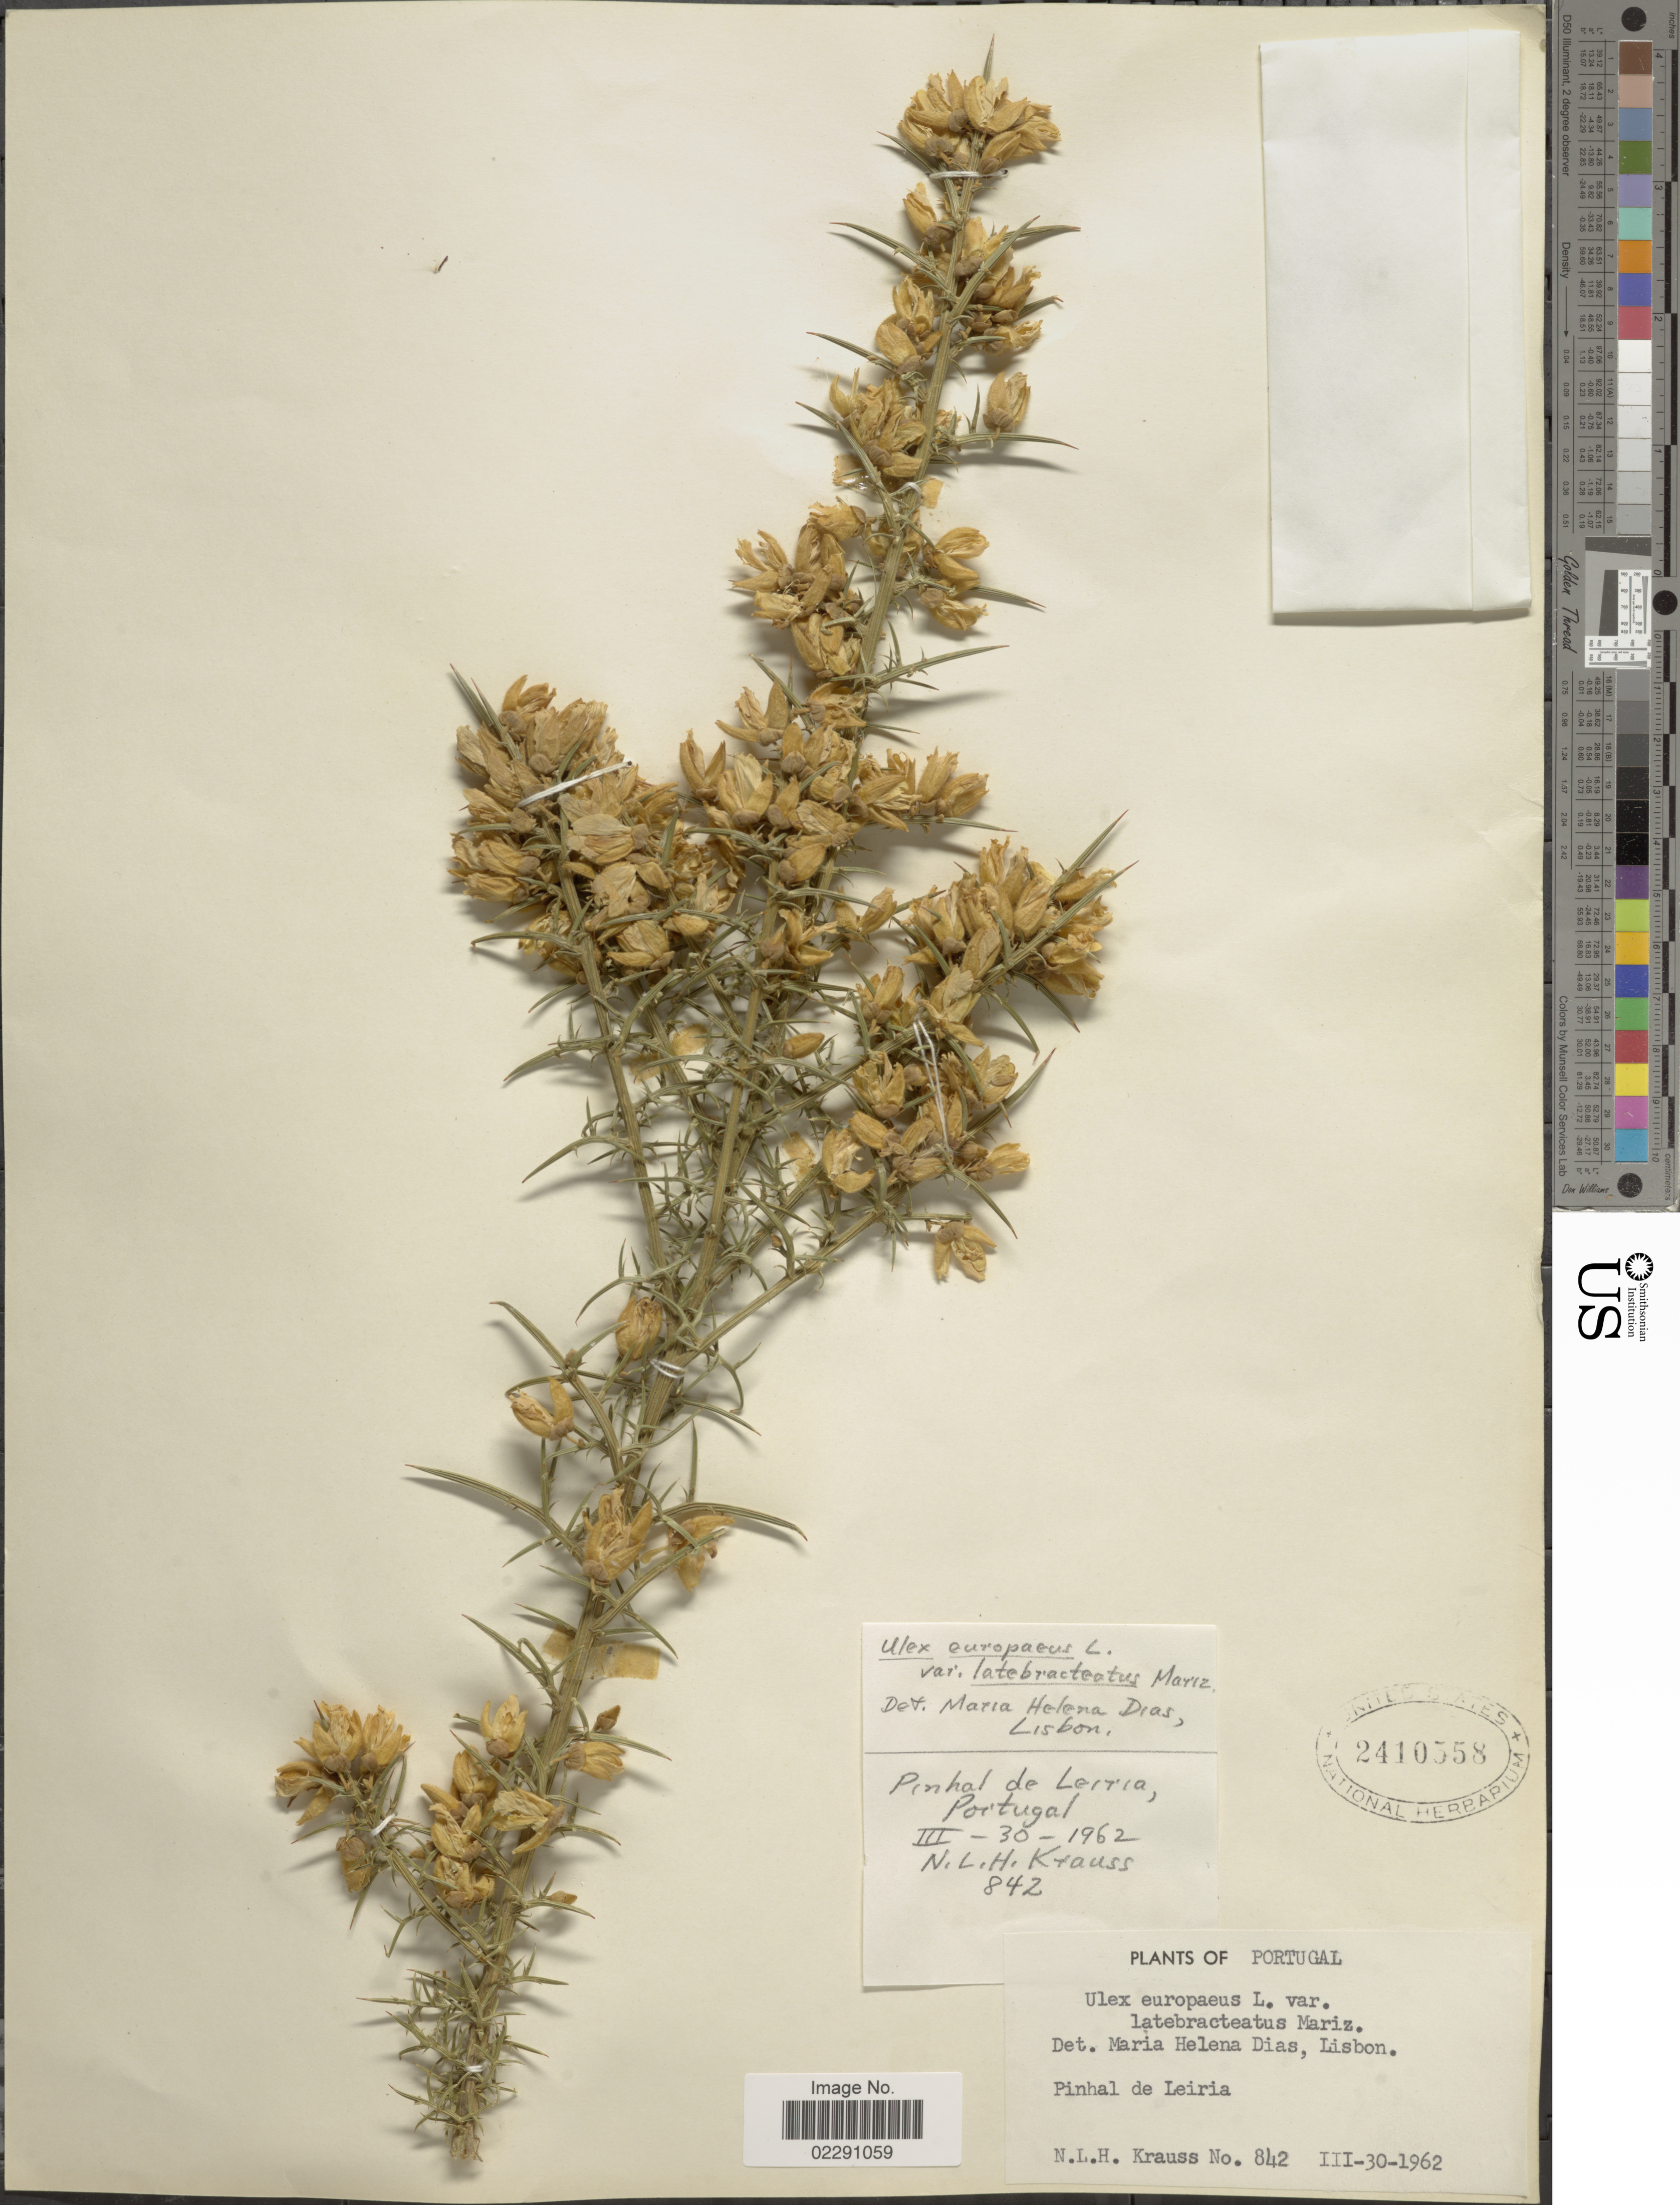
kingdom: Plantae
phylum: Tracheophyta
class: Magnoliopsida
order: Fabales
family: Fabaceae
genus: Ulex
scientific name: Ulex europaeus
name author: L.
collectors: N. Krauss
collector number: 842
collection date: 1962-03-30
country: Portugal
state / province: Leiria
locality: Pinhal de Leiria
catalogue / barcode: US 2410558